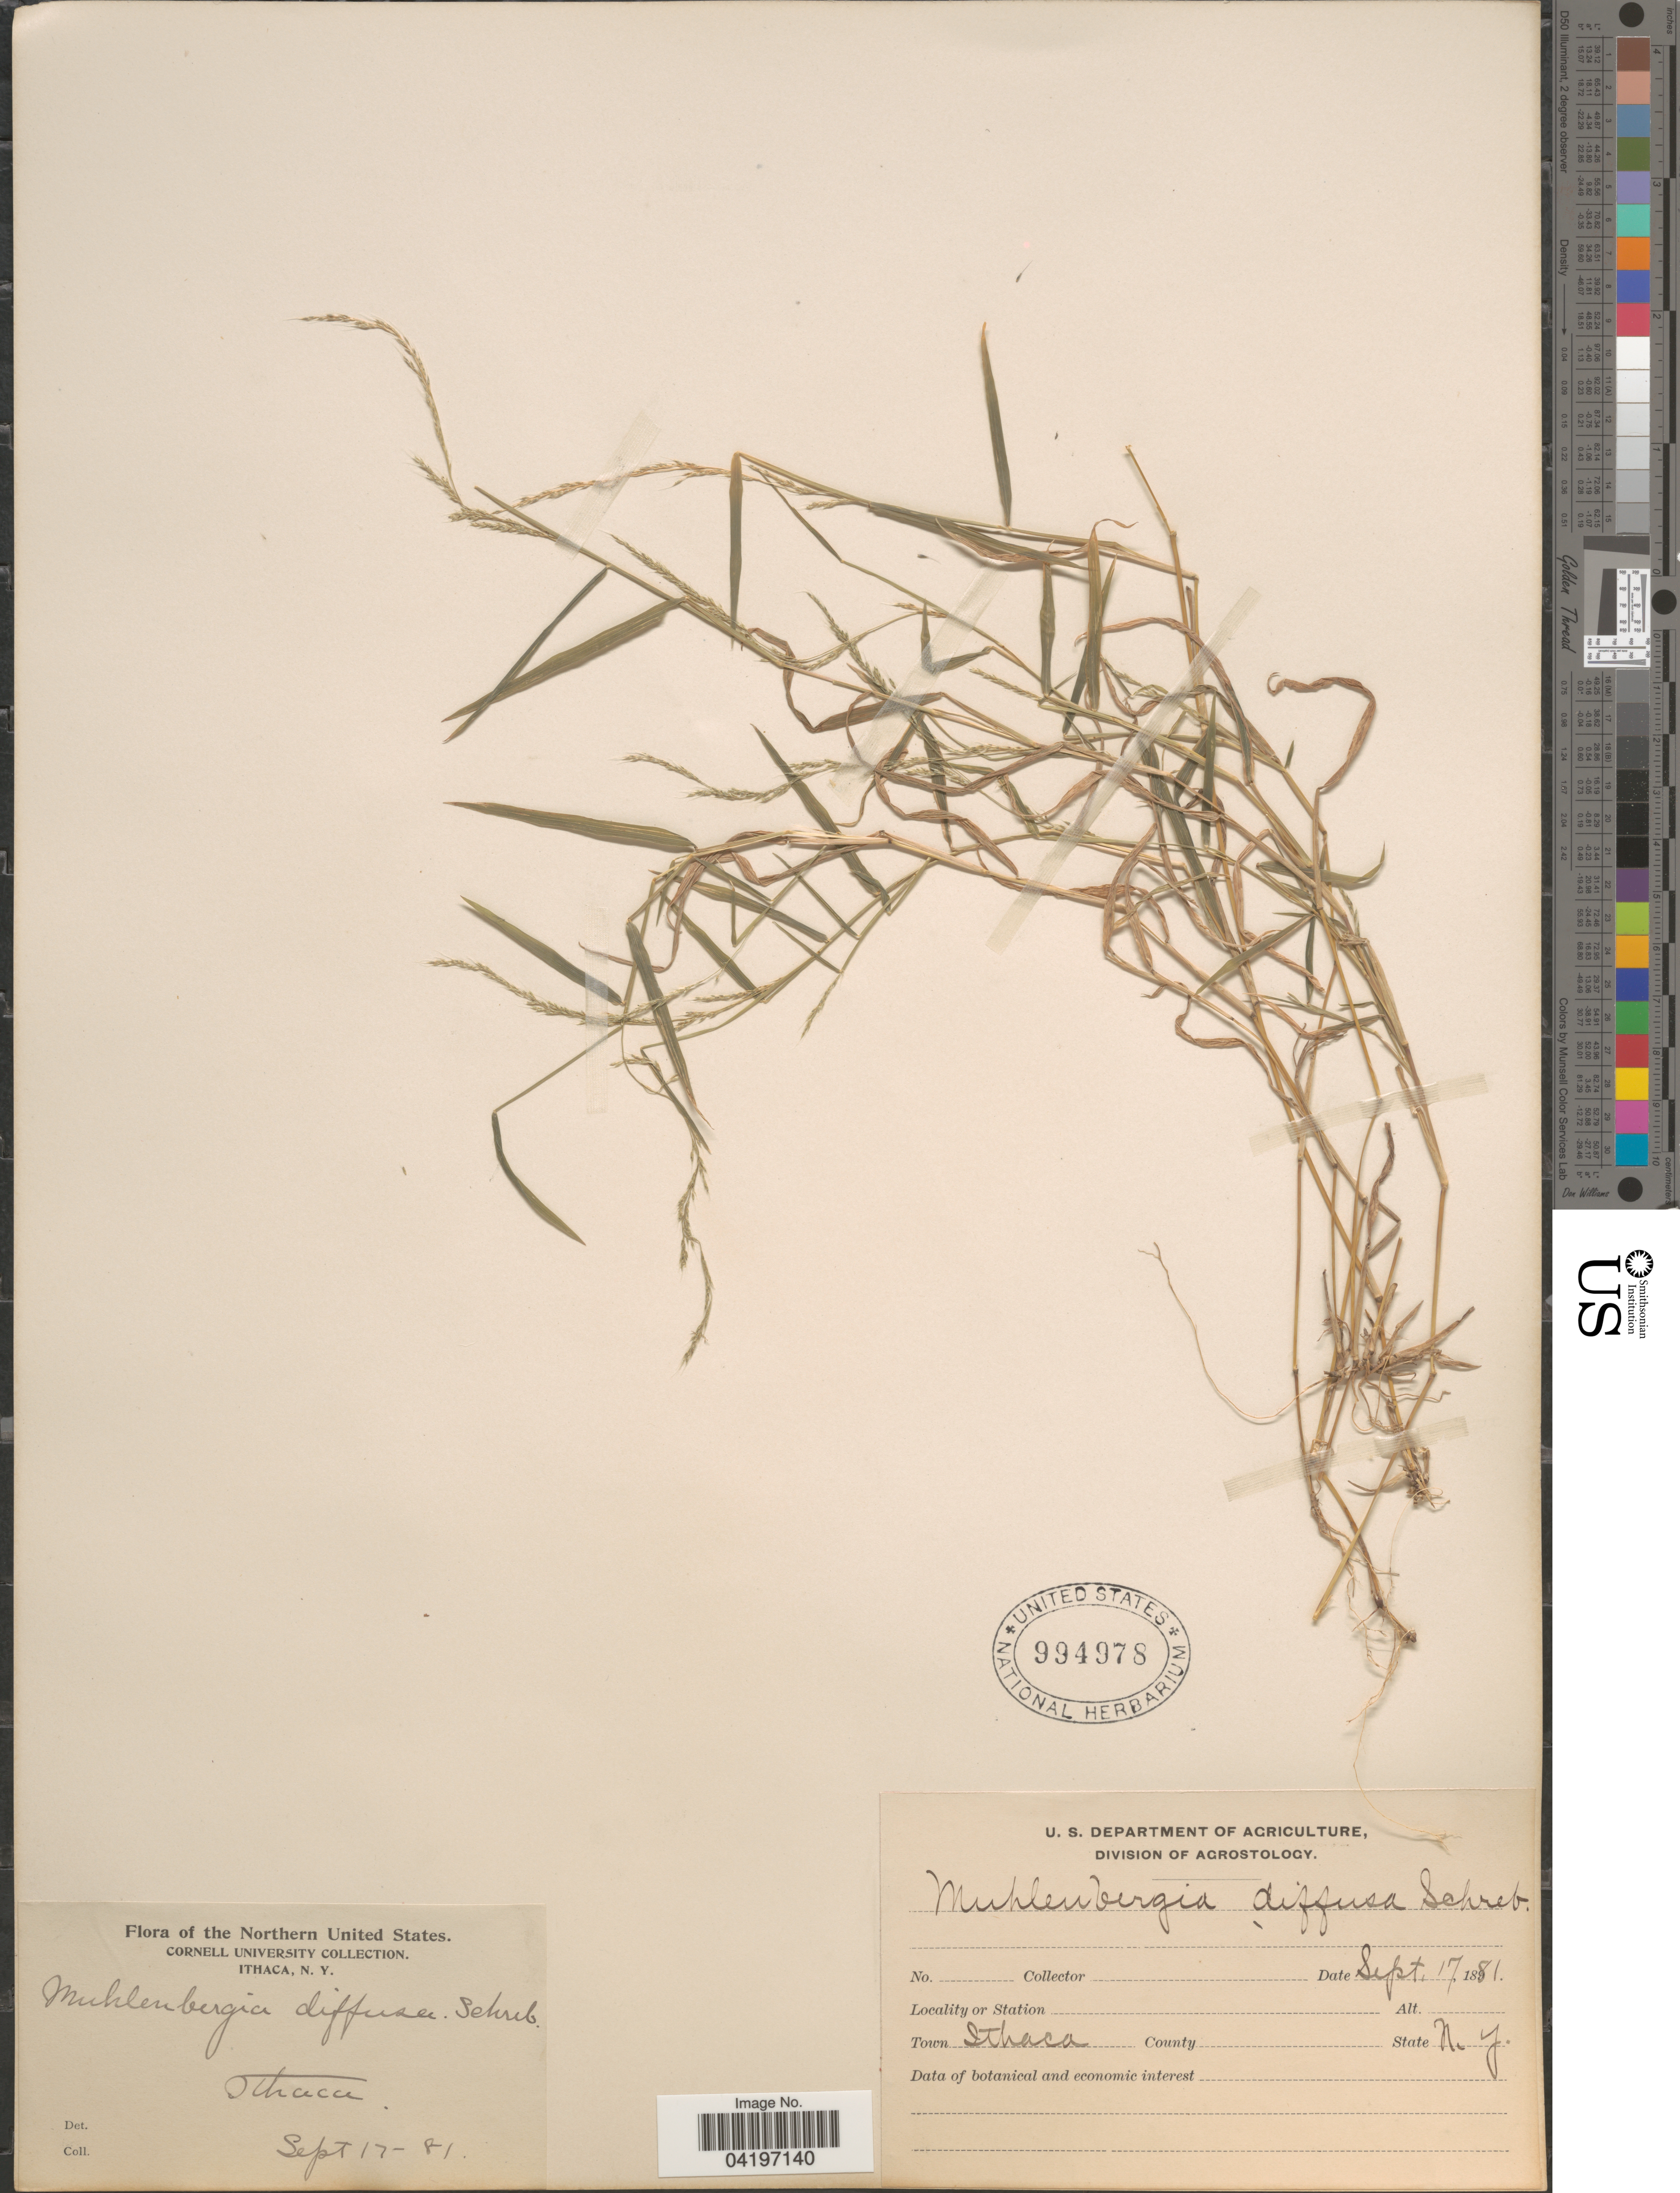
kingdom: Plantae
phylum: Tracheophyta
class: Liliopsida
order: Poales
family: Poaceae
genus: Muhlenbergia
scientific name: Muhlenbergia schreberi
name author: J.F. Gmel.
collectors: Cornell University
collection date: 1881-09-17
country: United States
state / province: New York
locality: Northern United States. Town Ithaca.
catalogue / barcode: US 994978